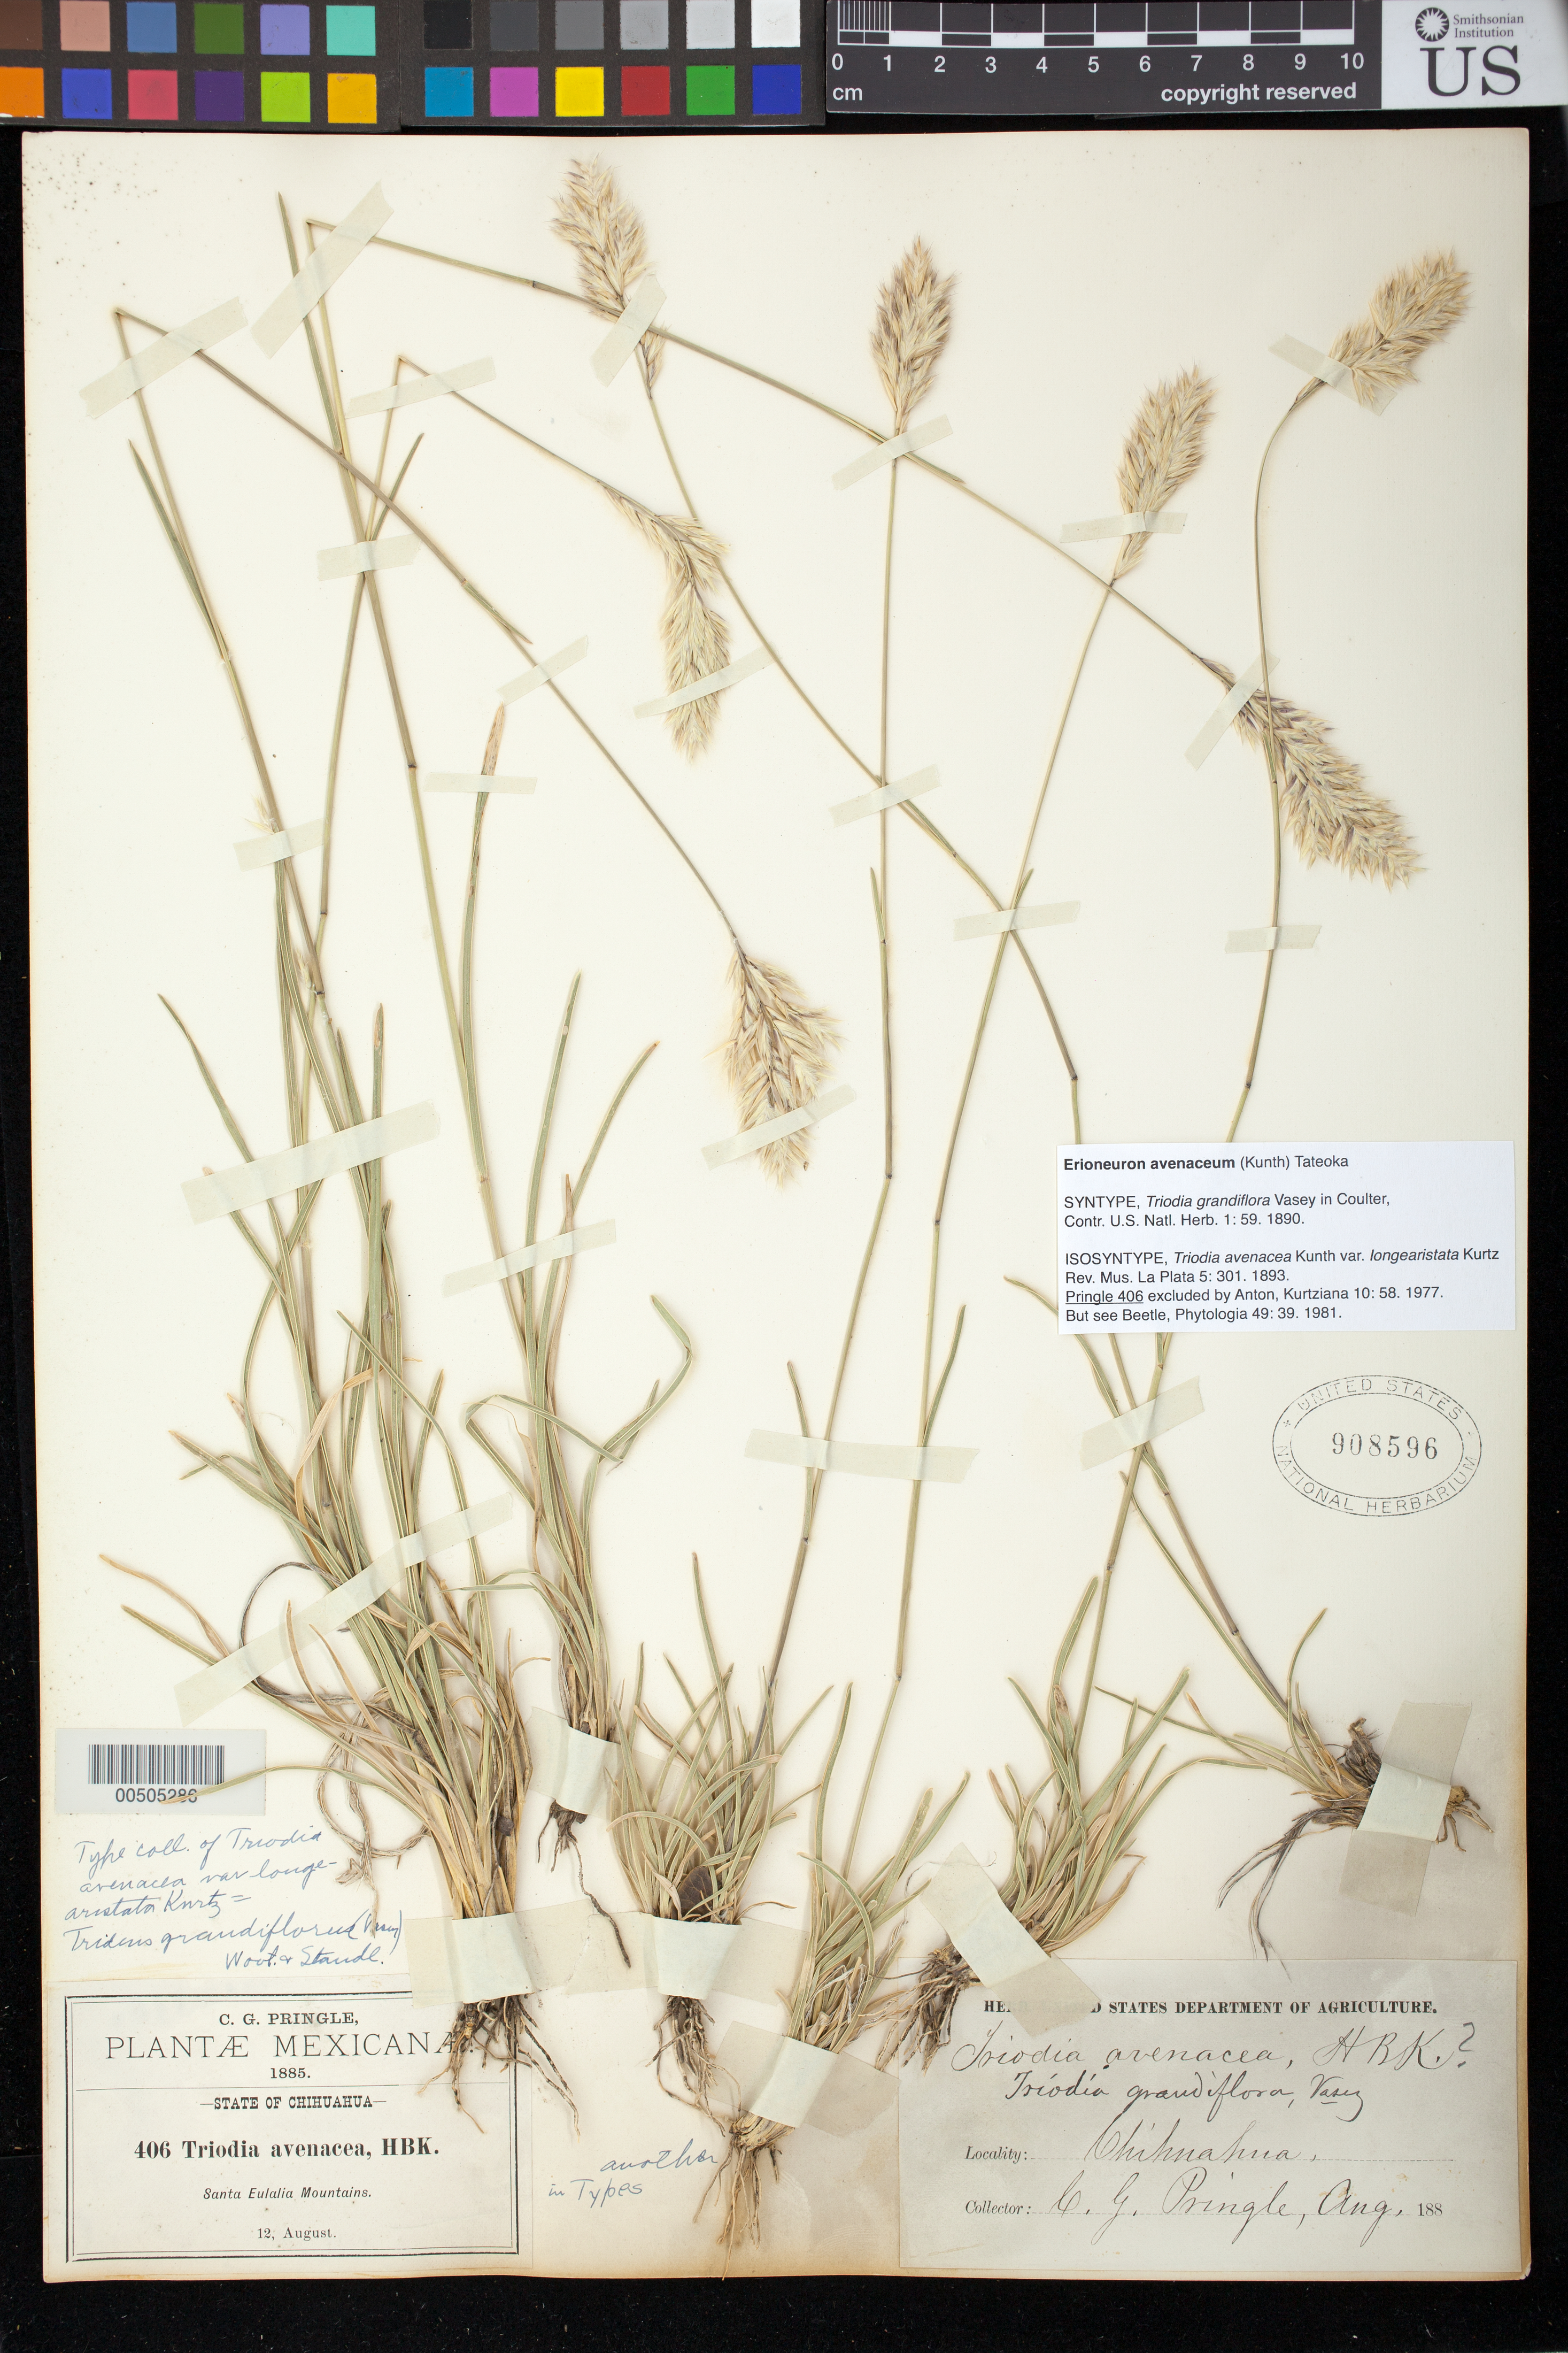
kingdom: Plantae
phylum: Tracheophyta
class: Liliopsida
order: Poales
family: Poaceae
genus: Triodia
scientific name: Triodia grandiflora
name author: Vasey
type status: Isosyntype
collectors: C. G. Pringle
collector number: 406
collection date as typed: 12 Aug 1885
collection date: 1885-08-12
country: Mexico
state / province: Chihuahua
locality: Santa Eulalia Mtns.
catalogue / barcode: US 908596